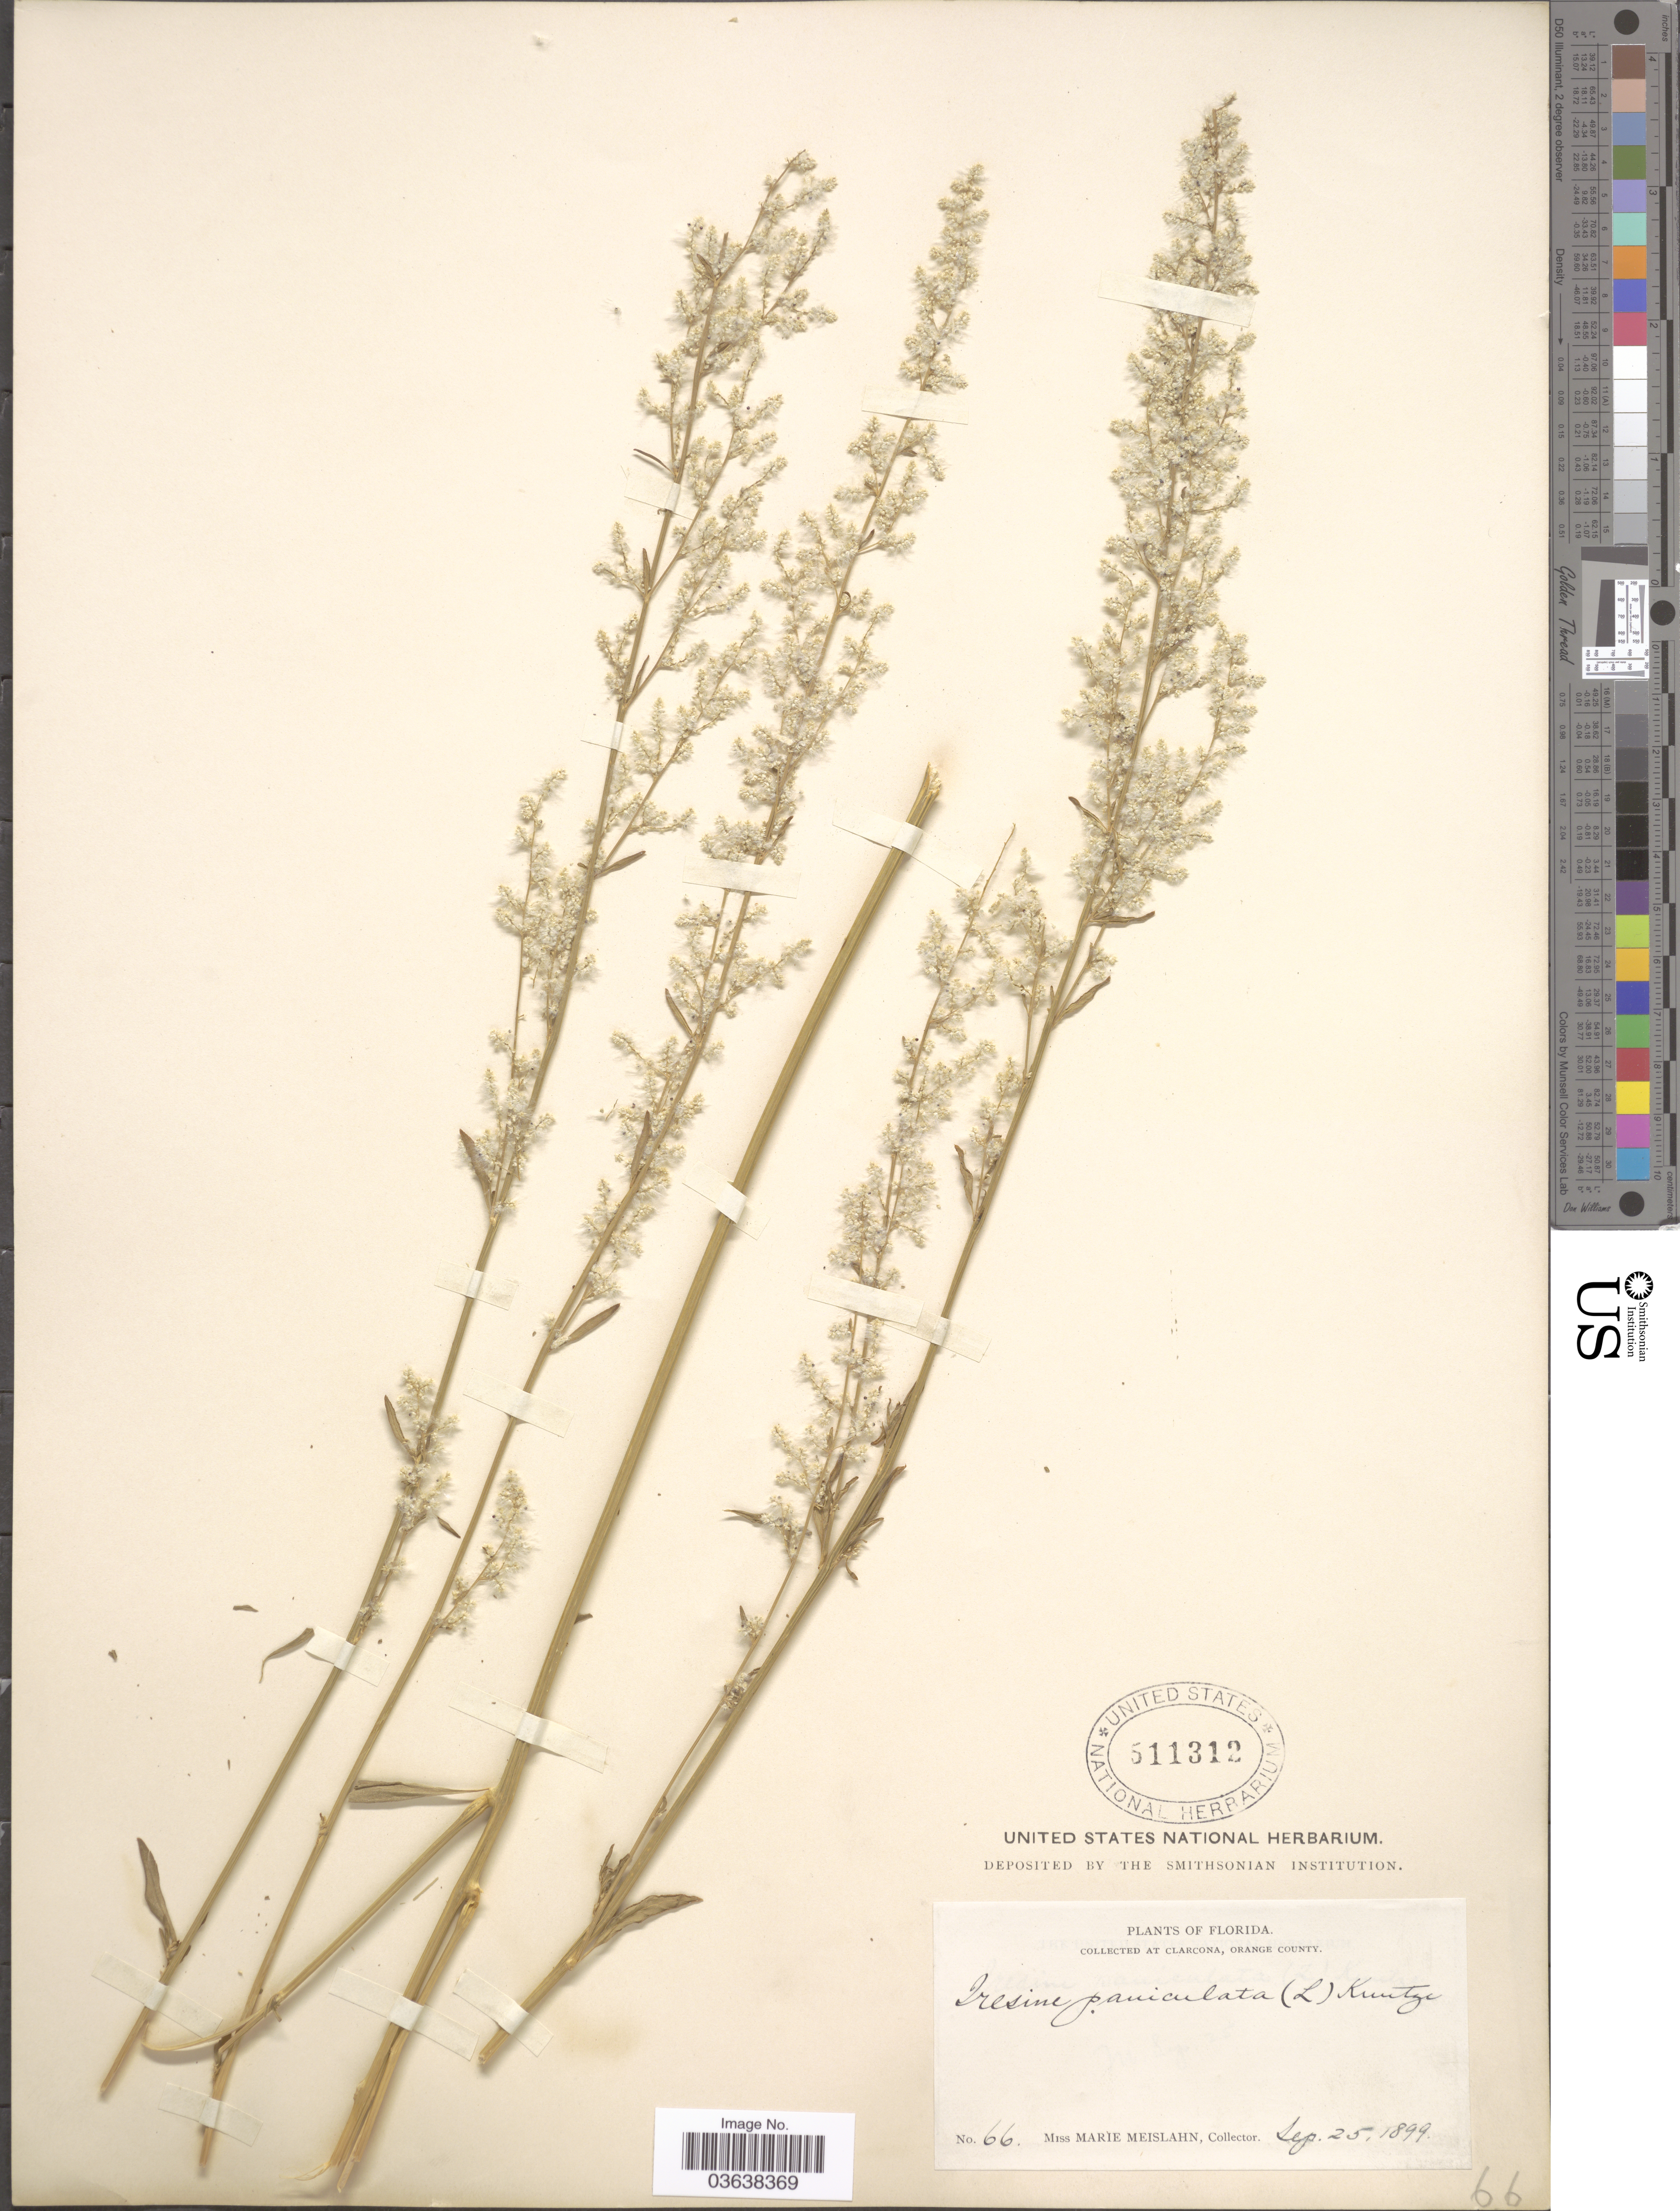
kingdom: Plantae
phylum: Tracheophyta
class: Magnoliopsida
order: Caryophyllales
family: Amaranthaceae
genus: Iresine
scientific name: Iresine flavescens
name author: Humb. & Bonpl. ex Willd.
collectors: M. Meislahn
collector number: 66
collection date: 1899-09-25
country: United States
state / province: Florida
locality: Clarcona, Orange County.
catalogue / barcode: US 511312